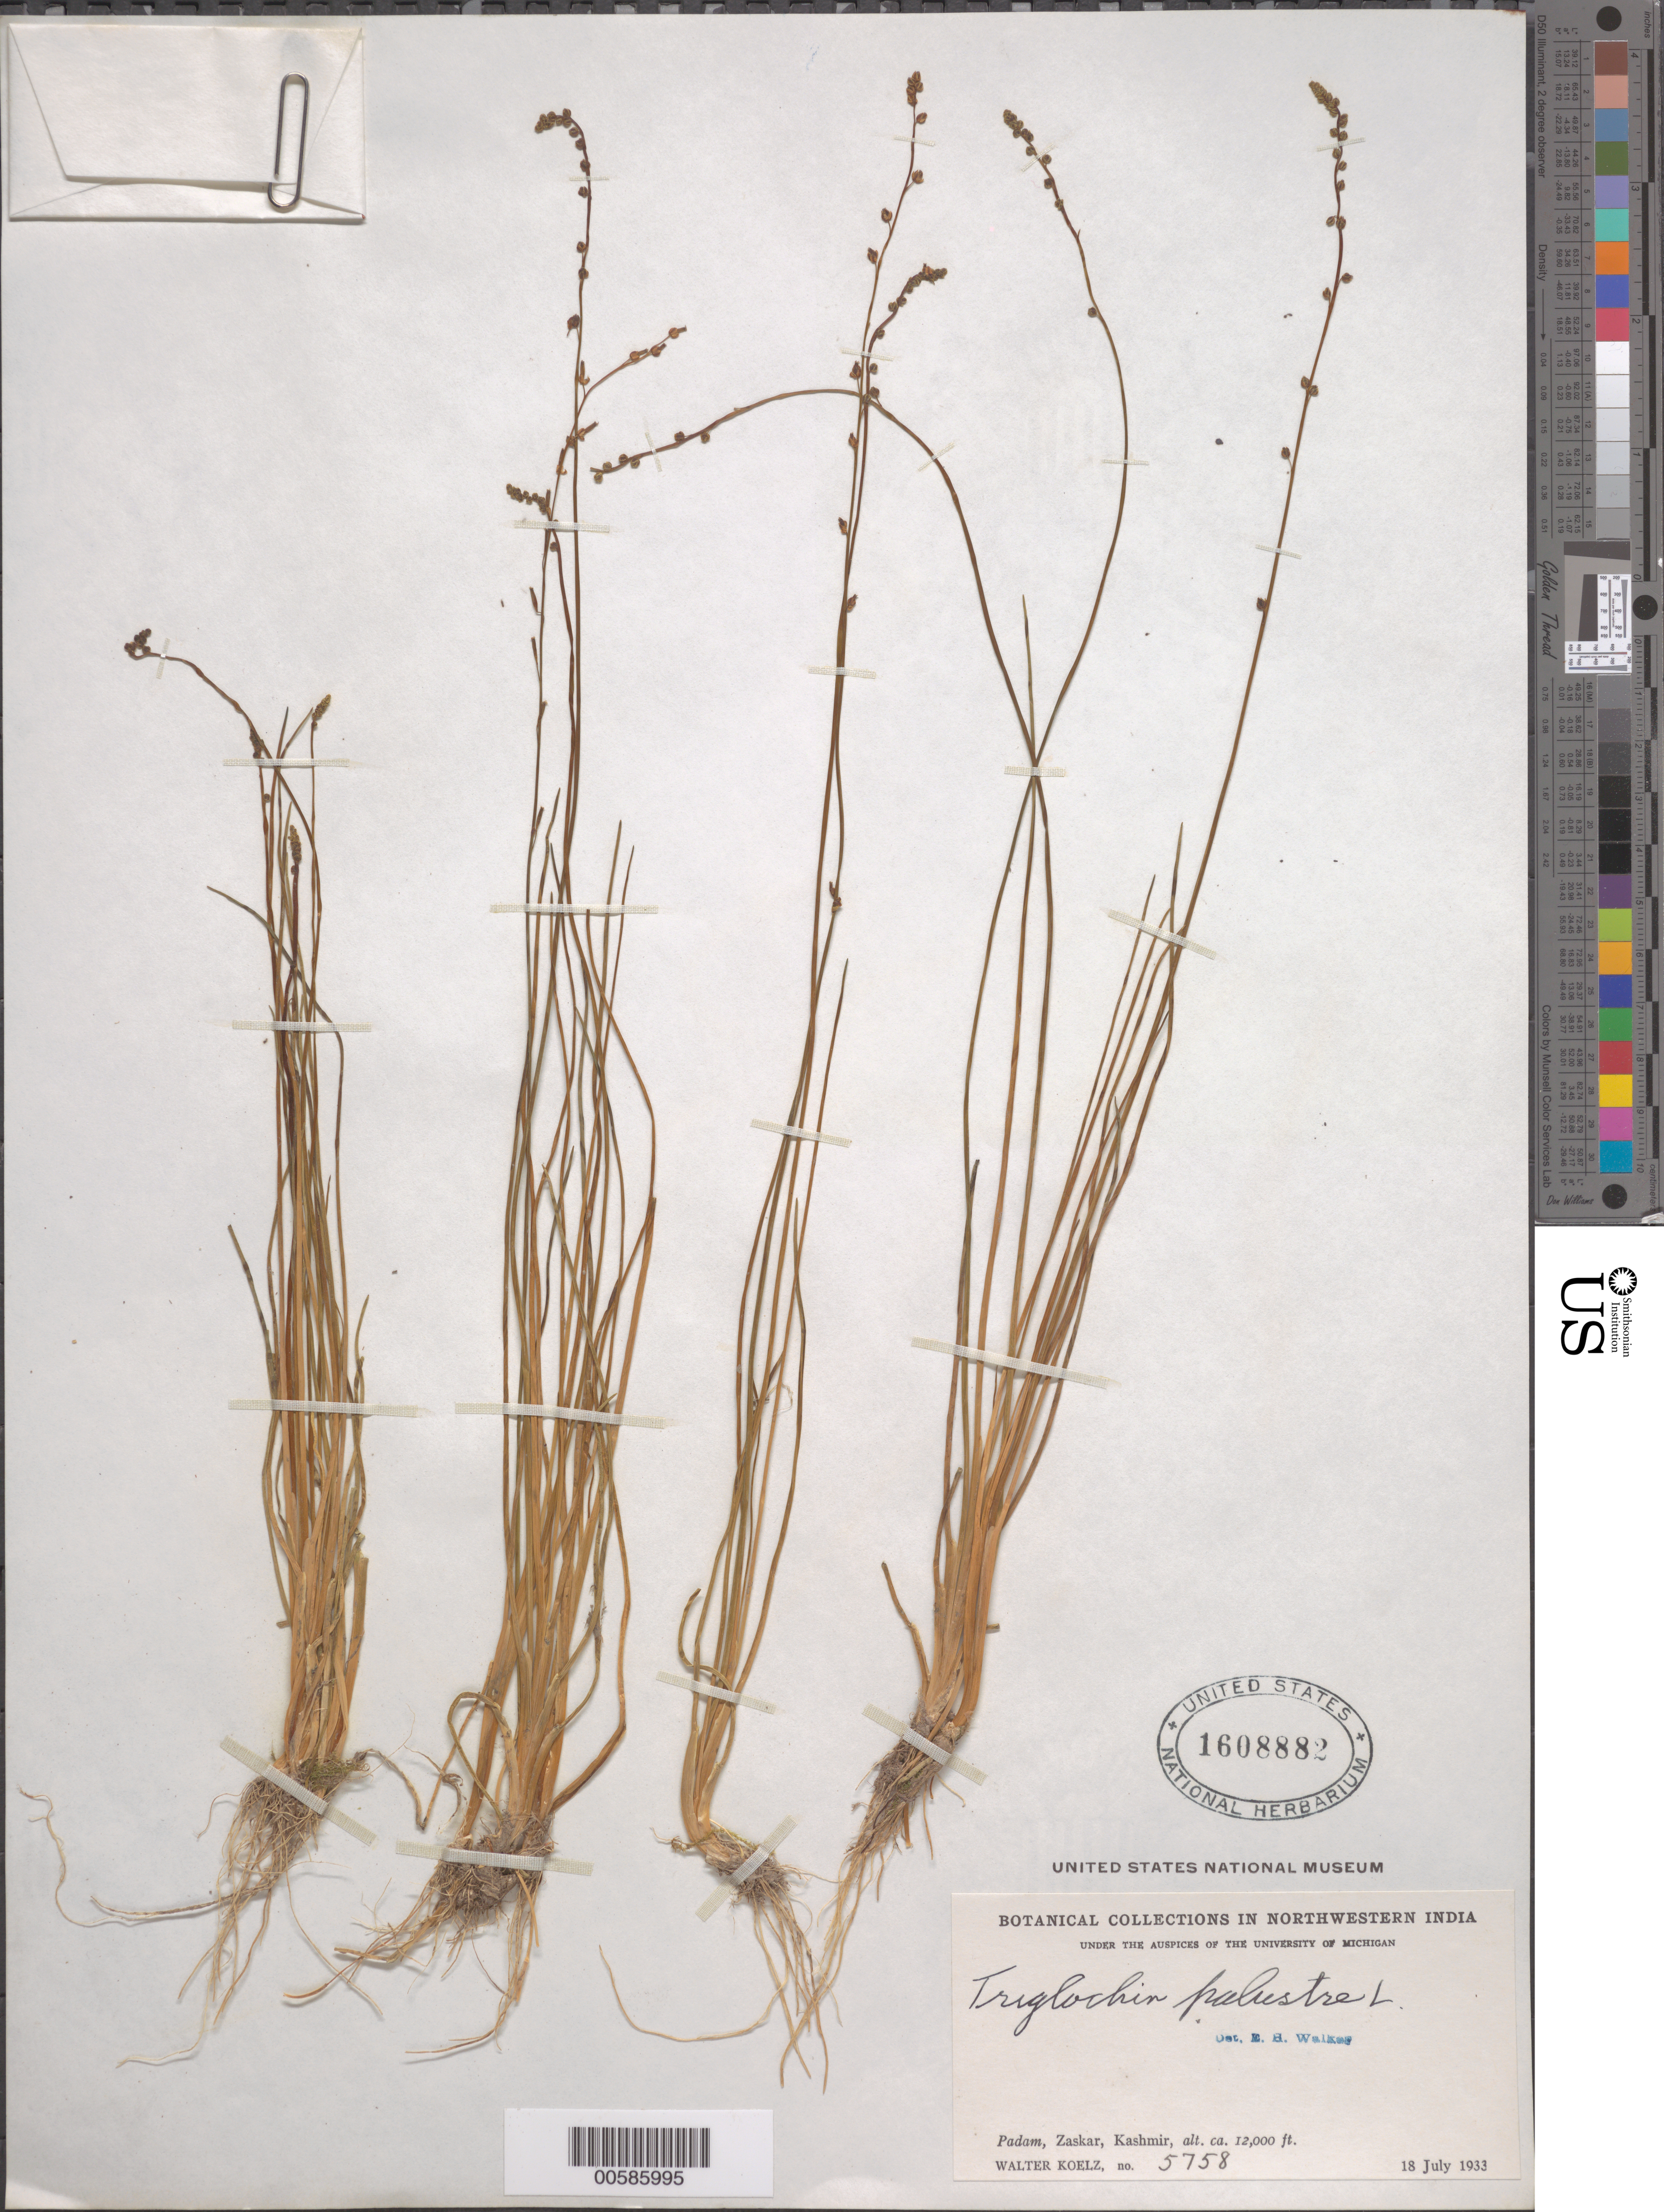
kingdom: Plantae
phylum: Tracheophyta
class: Liliopsida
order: Alismatales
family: Juncaginaceae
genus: Triglochin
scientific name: Triglochin palustris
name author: L.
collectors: W. N. Koelz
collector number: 5758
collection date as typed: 18 Jul 1933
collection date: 1933-07-18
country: India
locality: Padam, Zaskar, Kashmir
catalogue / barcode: US 1608882